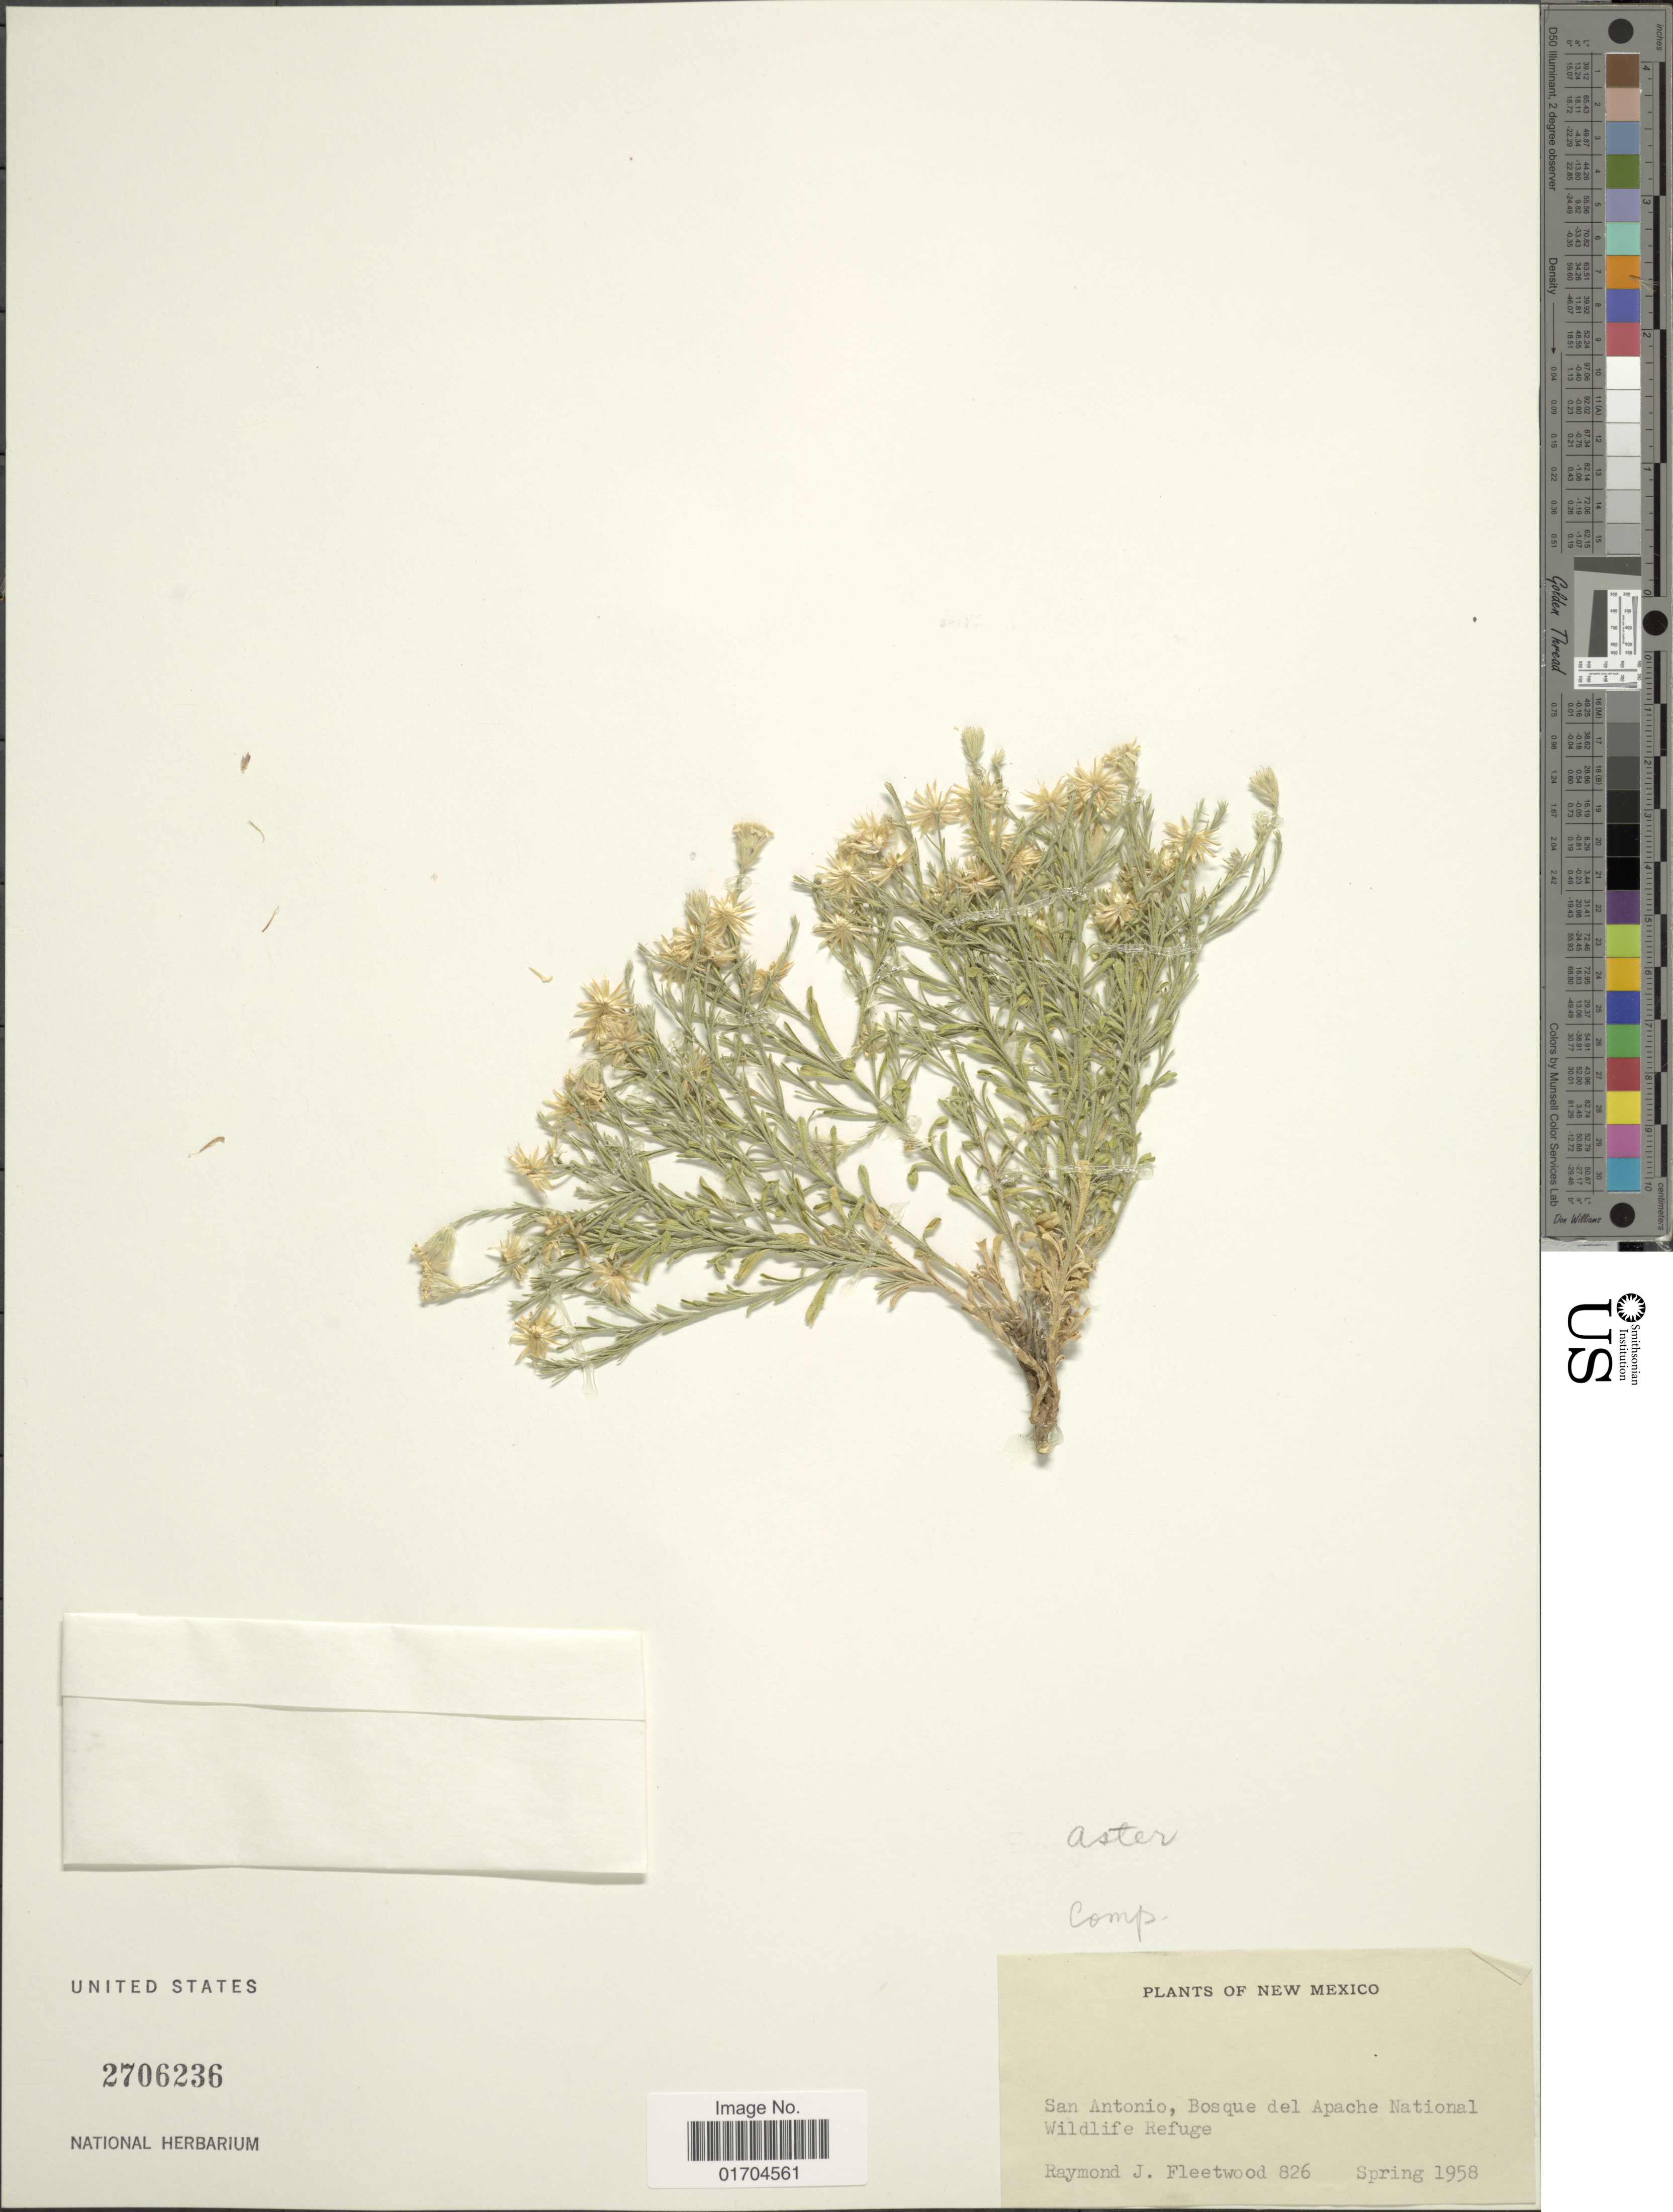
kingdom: Plantae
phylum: Tracheophyta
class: Magnoliopsida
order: Asterales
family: Asteraceae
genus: Symphyotrichum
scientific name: Symphyotrichum sp.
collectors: R. J. Fleetwood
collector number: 826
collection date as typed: Spring 1958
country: United States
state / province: New Mexico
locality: San Antonio, Bosque del Apache National Wildlife Refuge.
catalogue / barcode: US 2706236